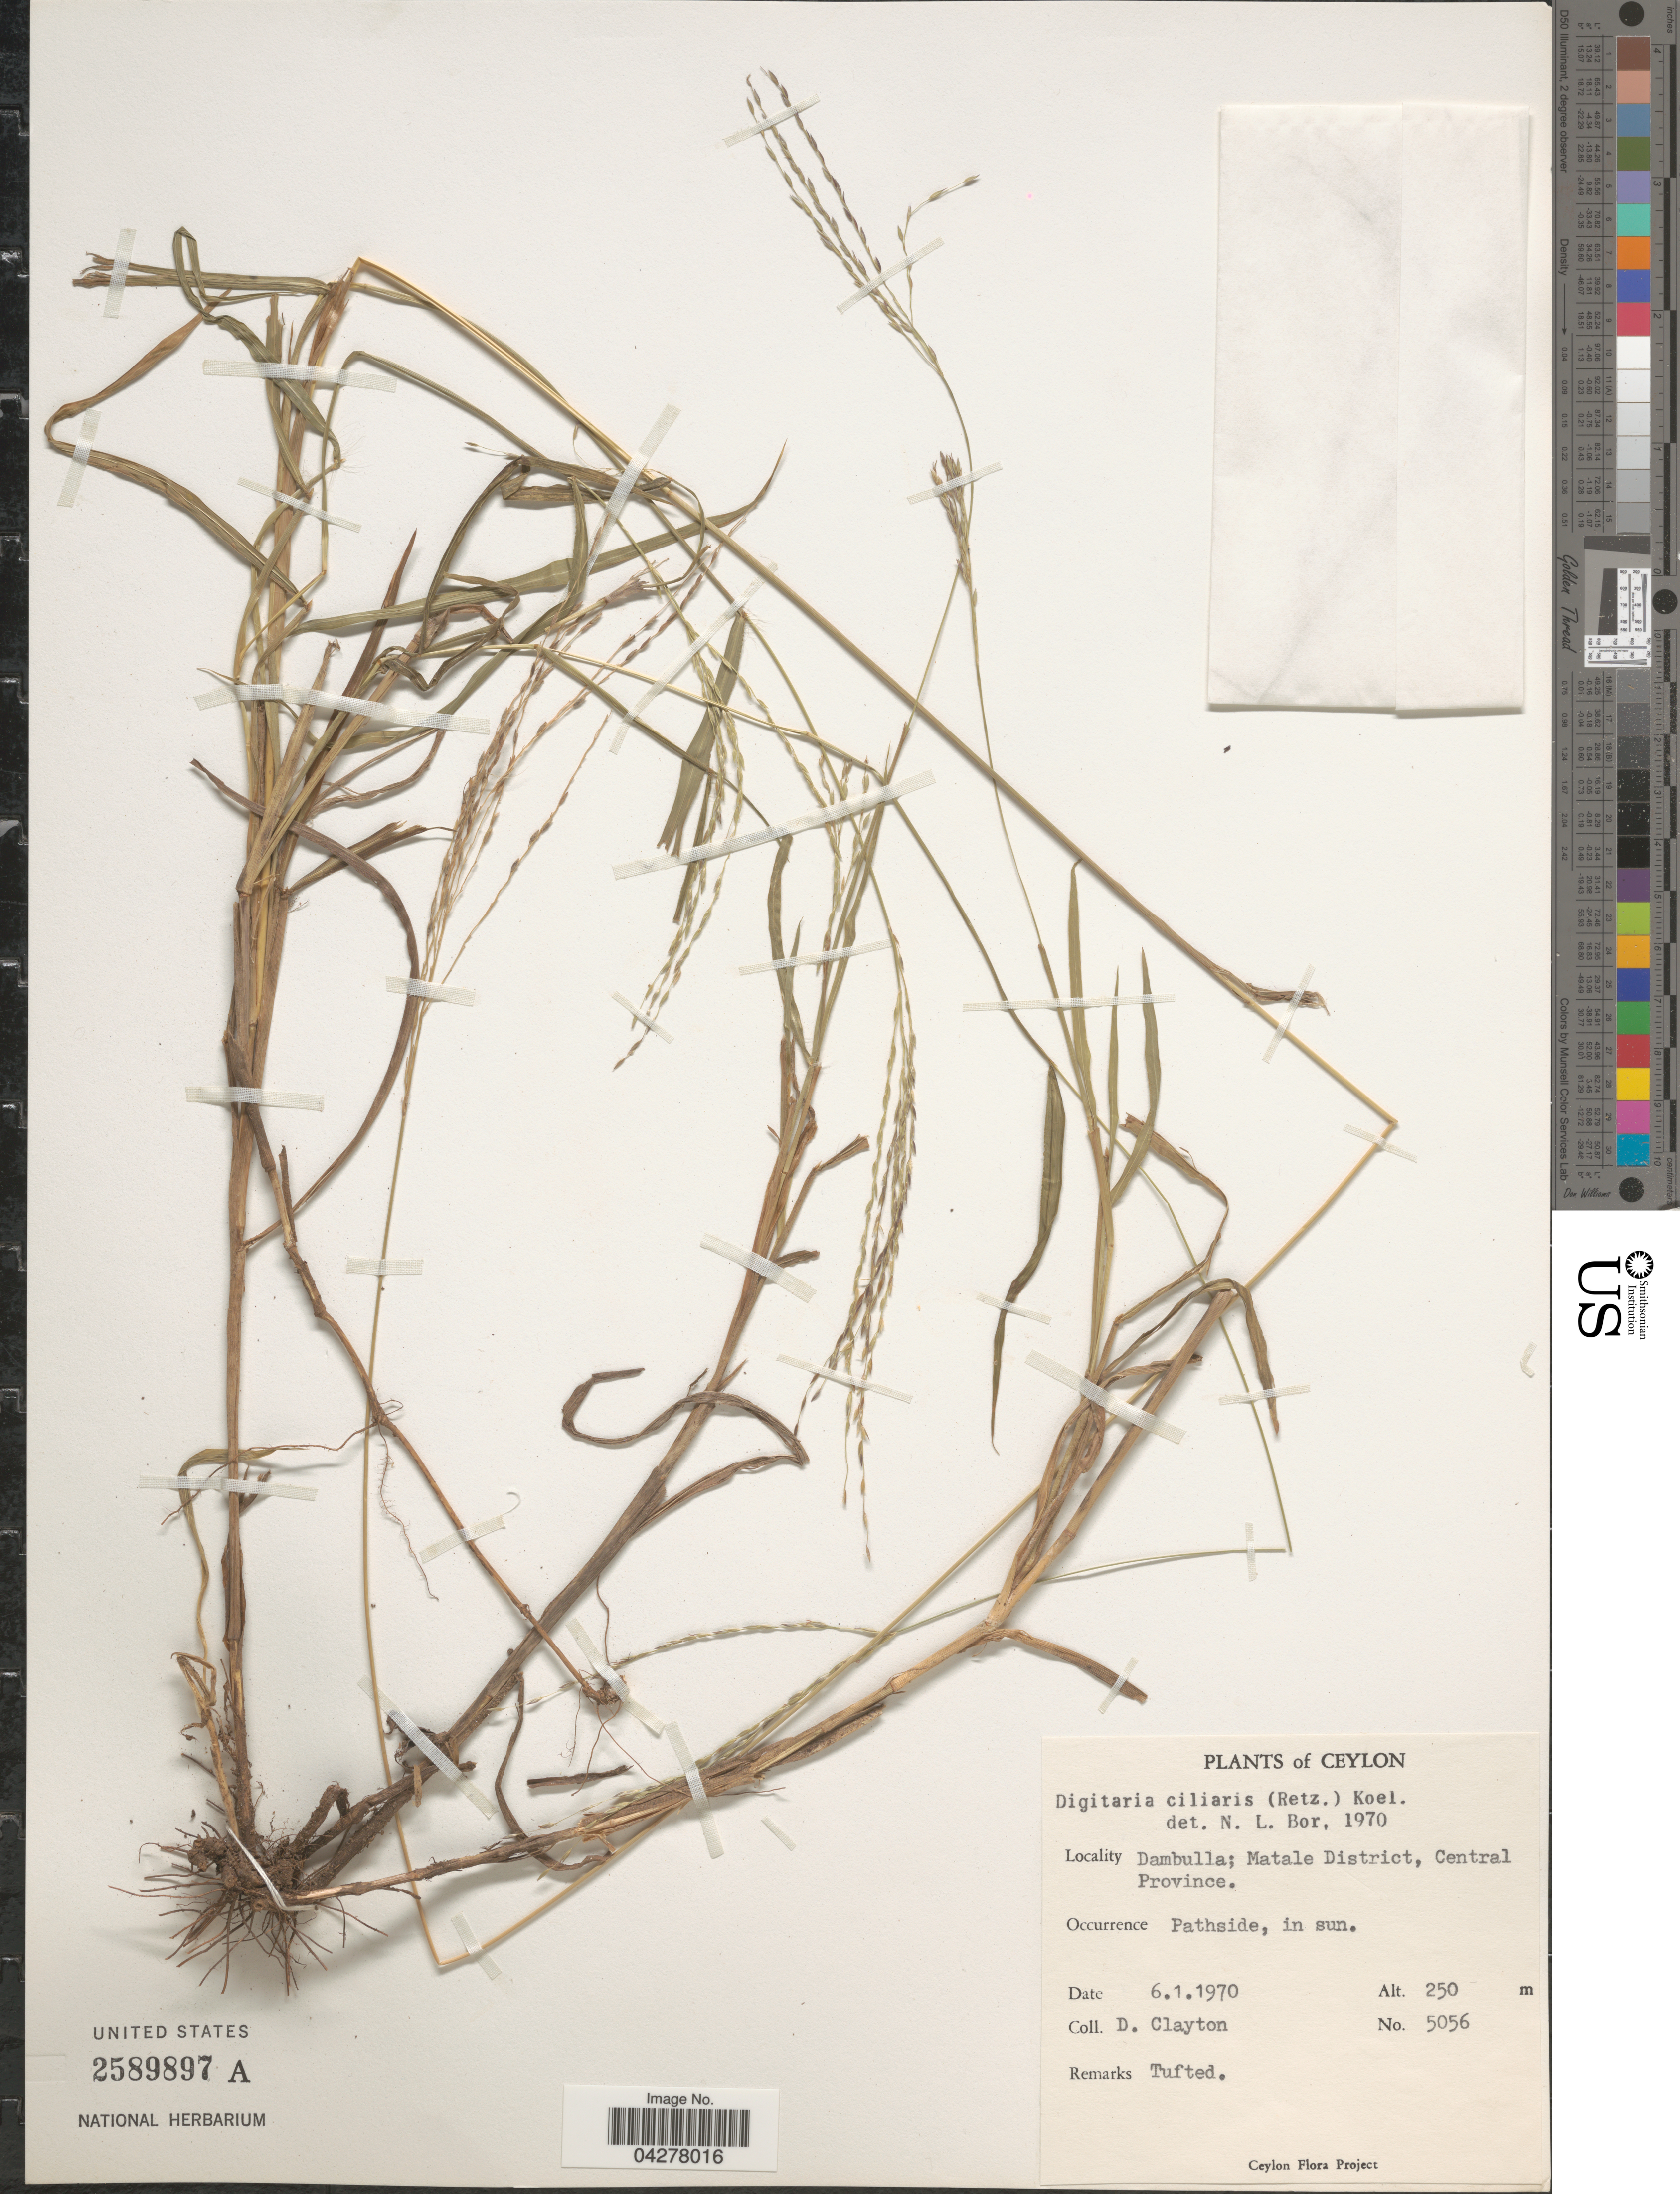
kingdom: Plantae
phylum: Tracheophyta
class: Liliopsida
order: Poales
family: Poaceae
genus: Digitaria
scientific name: Digitaria ciliaris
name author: (Retz.) Koeler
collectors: D. Clayton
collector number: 5056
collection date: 1970-01-06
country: Sri Lanka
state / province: Central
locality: Ceylon. Dambulla; Matale District. Pathside, in sun.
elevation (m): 250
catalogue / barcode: US 2589897A